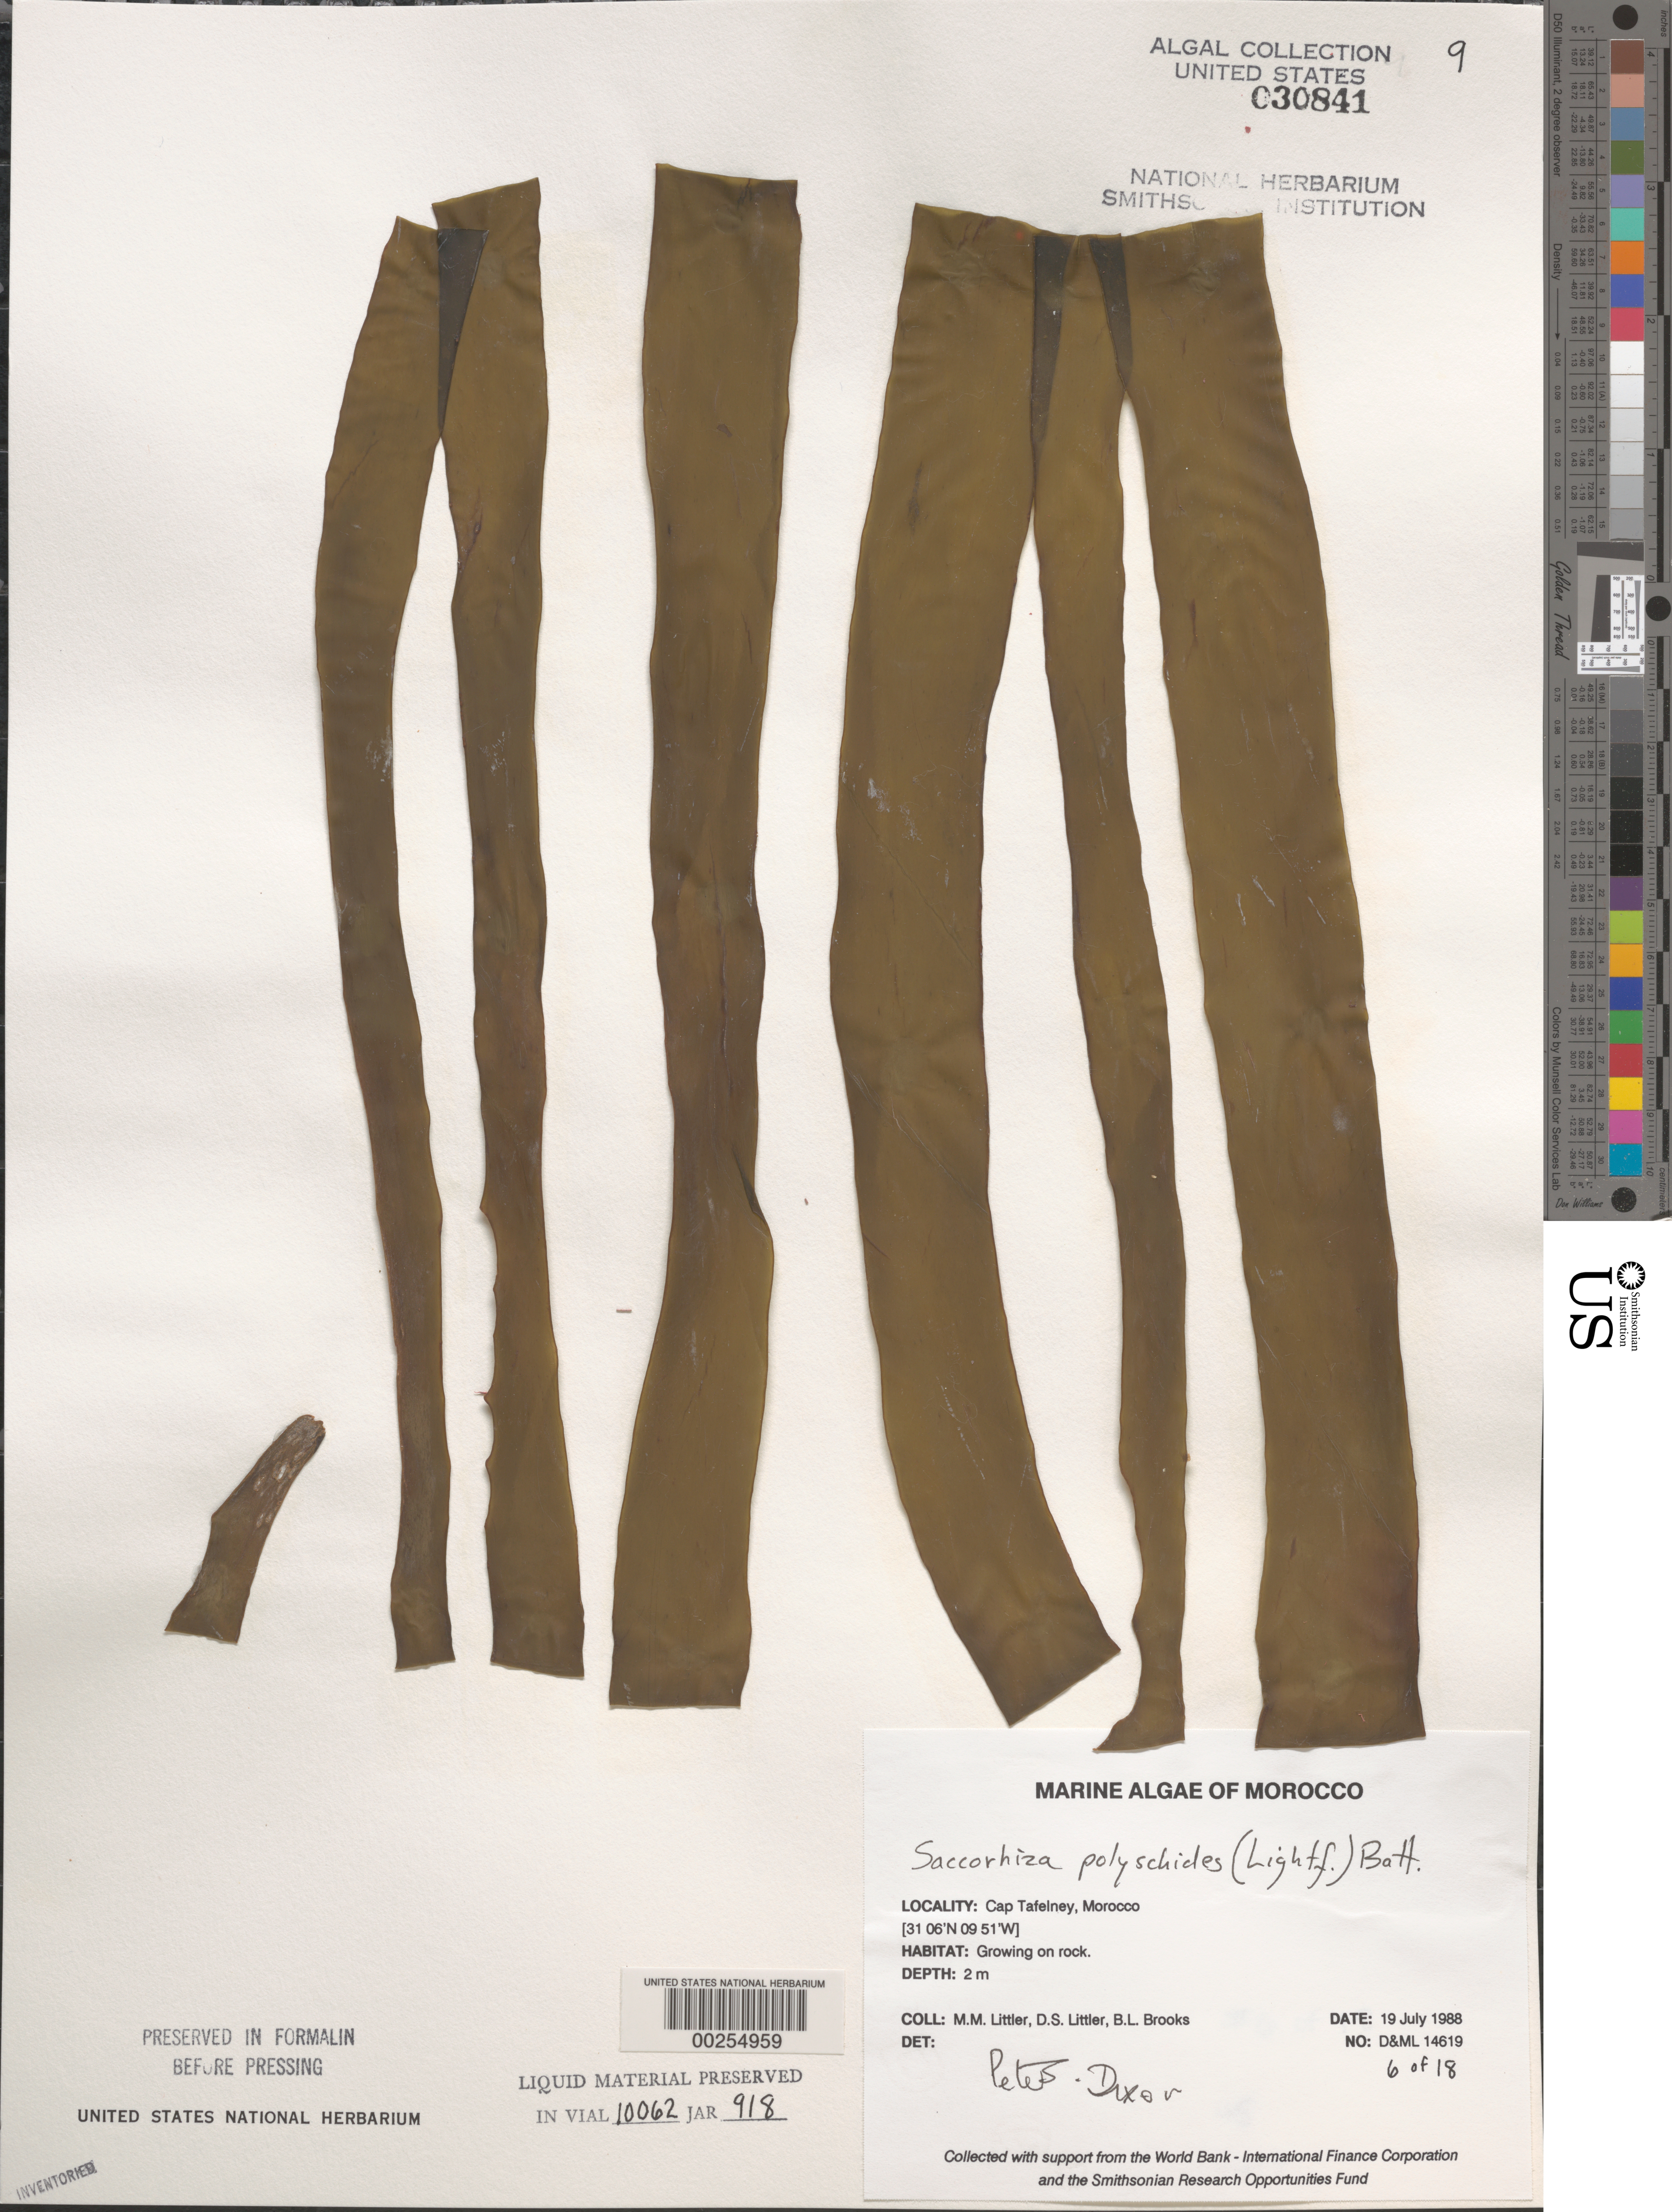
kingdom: Chromista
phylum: Foraminifera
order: Astrorhizida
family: Hyperamminidae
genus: Saccorhiza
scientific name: Saccorhiza polyschides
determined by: Dixon, P. S.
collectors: M. M. Littler, D. S. Littler & B. Brooks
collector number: D&ML 14619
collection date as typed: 19 Jul 1988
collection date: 1988-07-19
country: Morocco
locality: Cap Tafelney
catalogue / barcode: US 30841